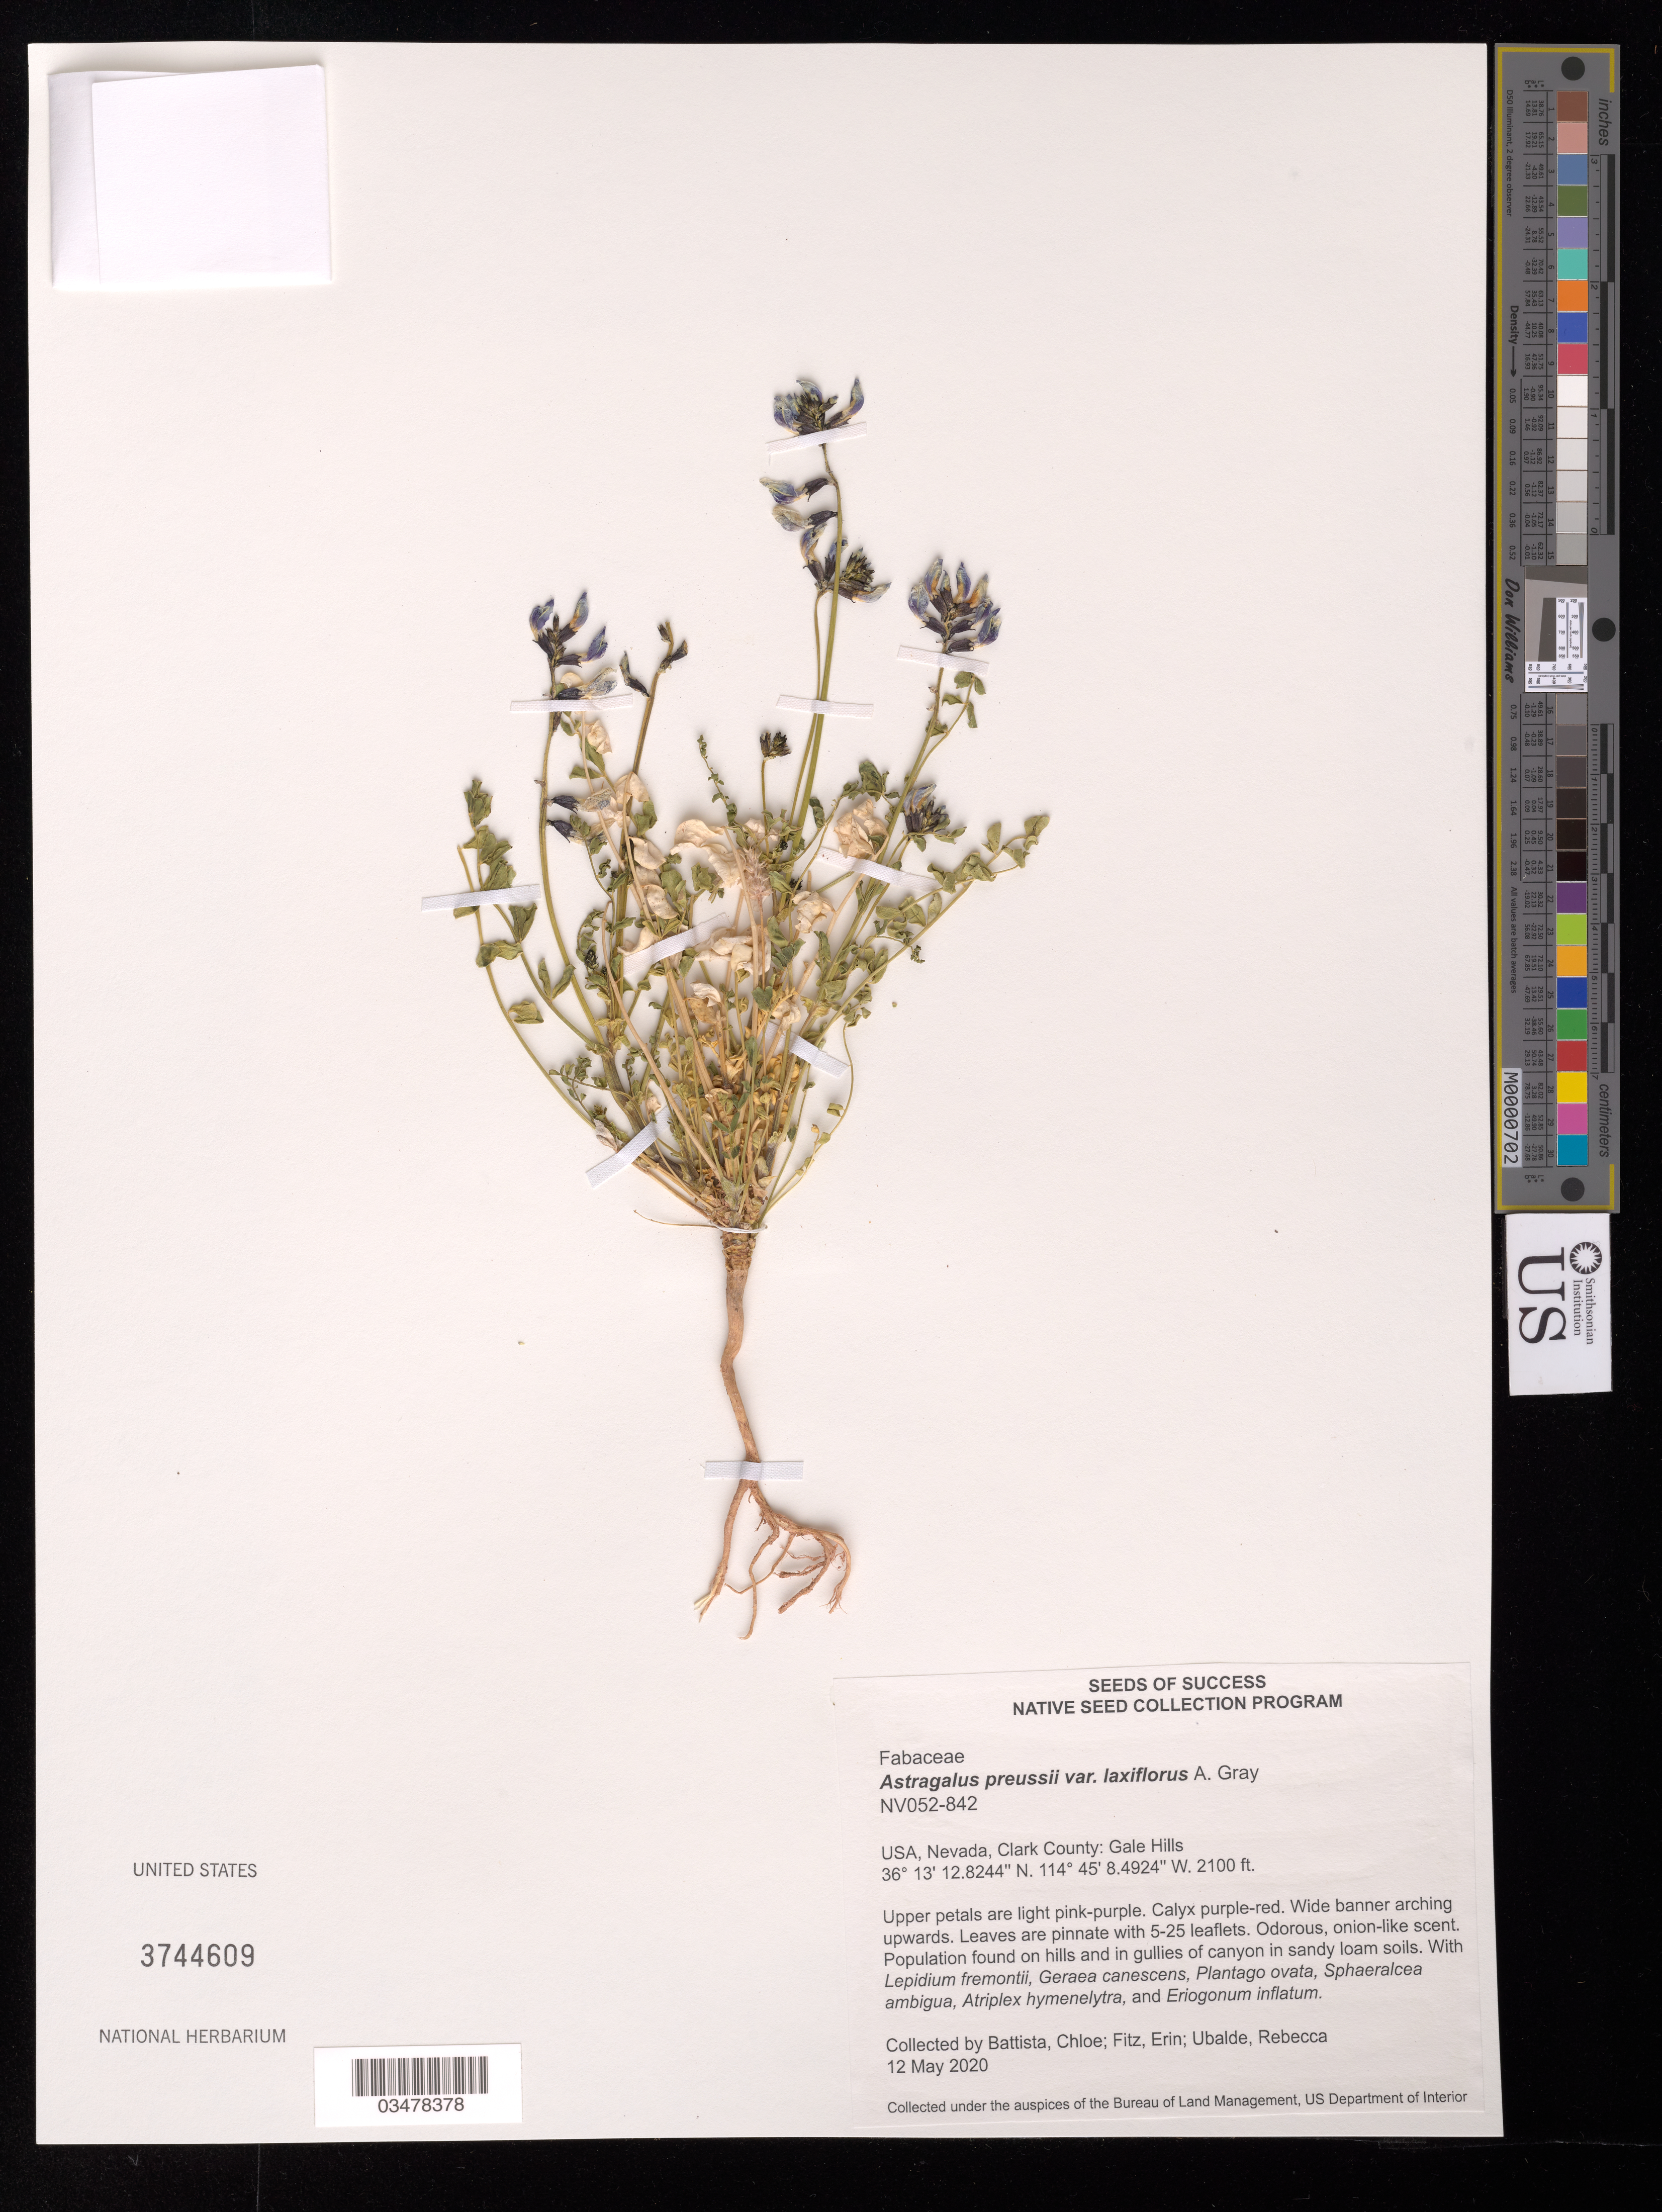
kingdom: Plantae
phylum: Tracheophyta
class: Magnoliopsida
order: Fabales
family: Fabaceae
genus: Astragalus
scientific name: Astragalus preussii var. laxiflorus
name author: A. Gray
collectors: C. Battista, E. Fitz & R. Ubalde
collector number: NV052-842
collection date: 2020-05-20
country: United States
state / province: Nevada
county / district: Clark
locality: Gale Hills.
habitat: On hills and in gullies of canyon in sandy loam soils. With Lepidium fremontii, Plantago ovata, Eriogonum inflatum, etc.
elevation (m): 640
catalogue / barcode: US 3744609